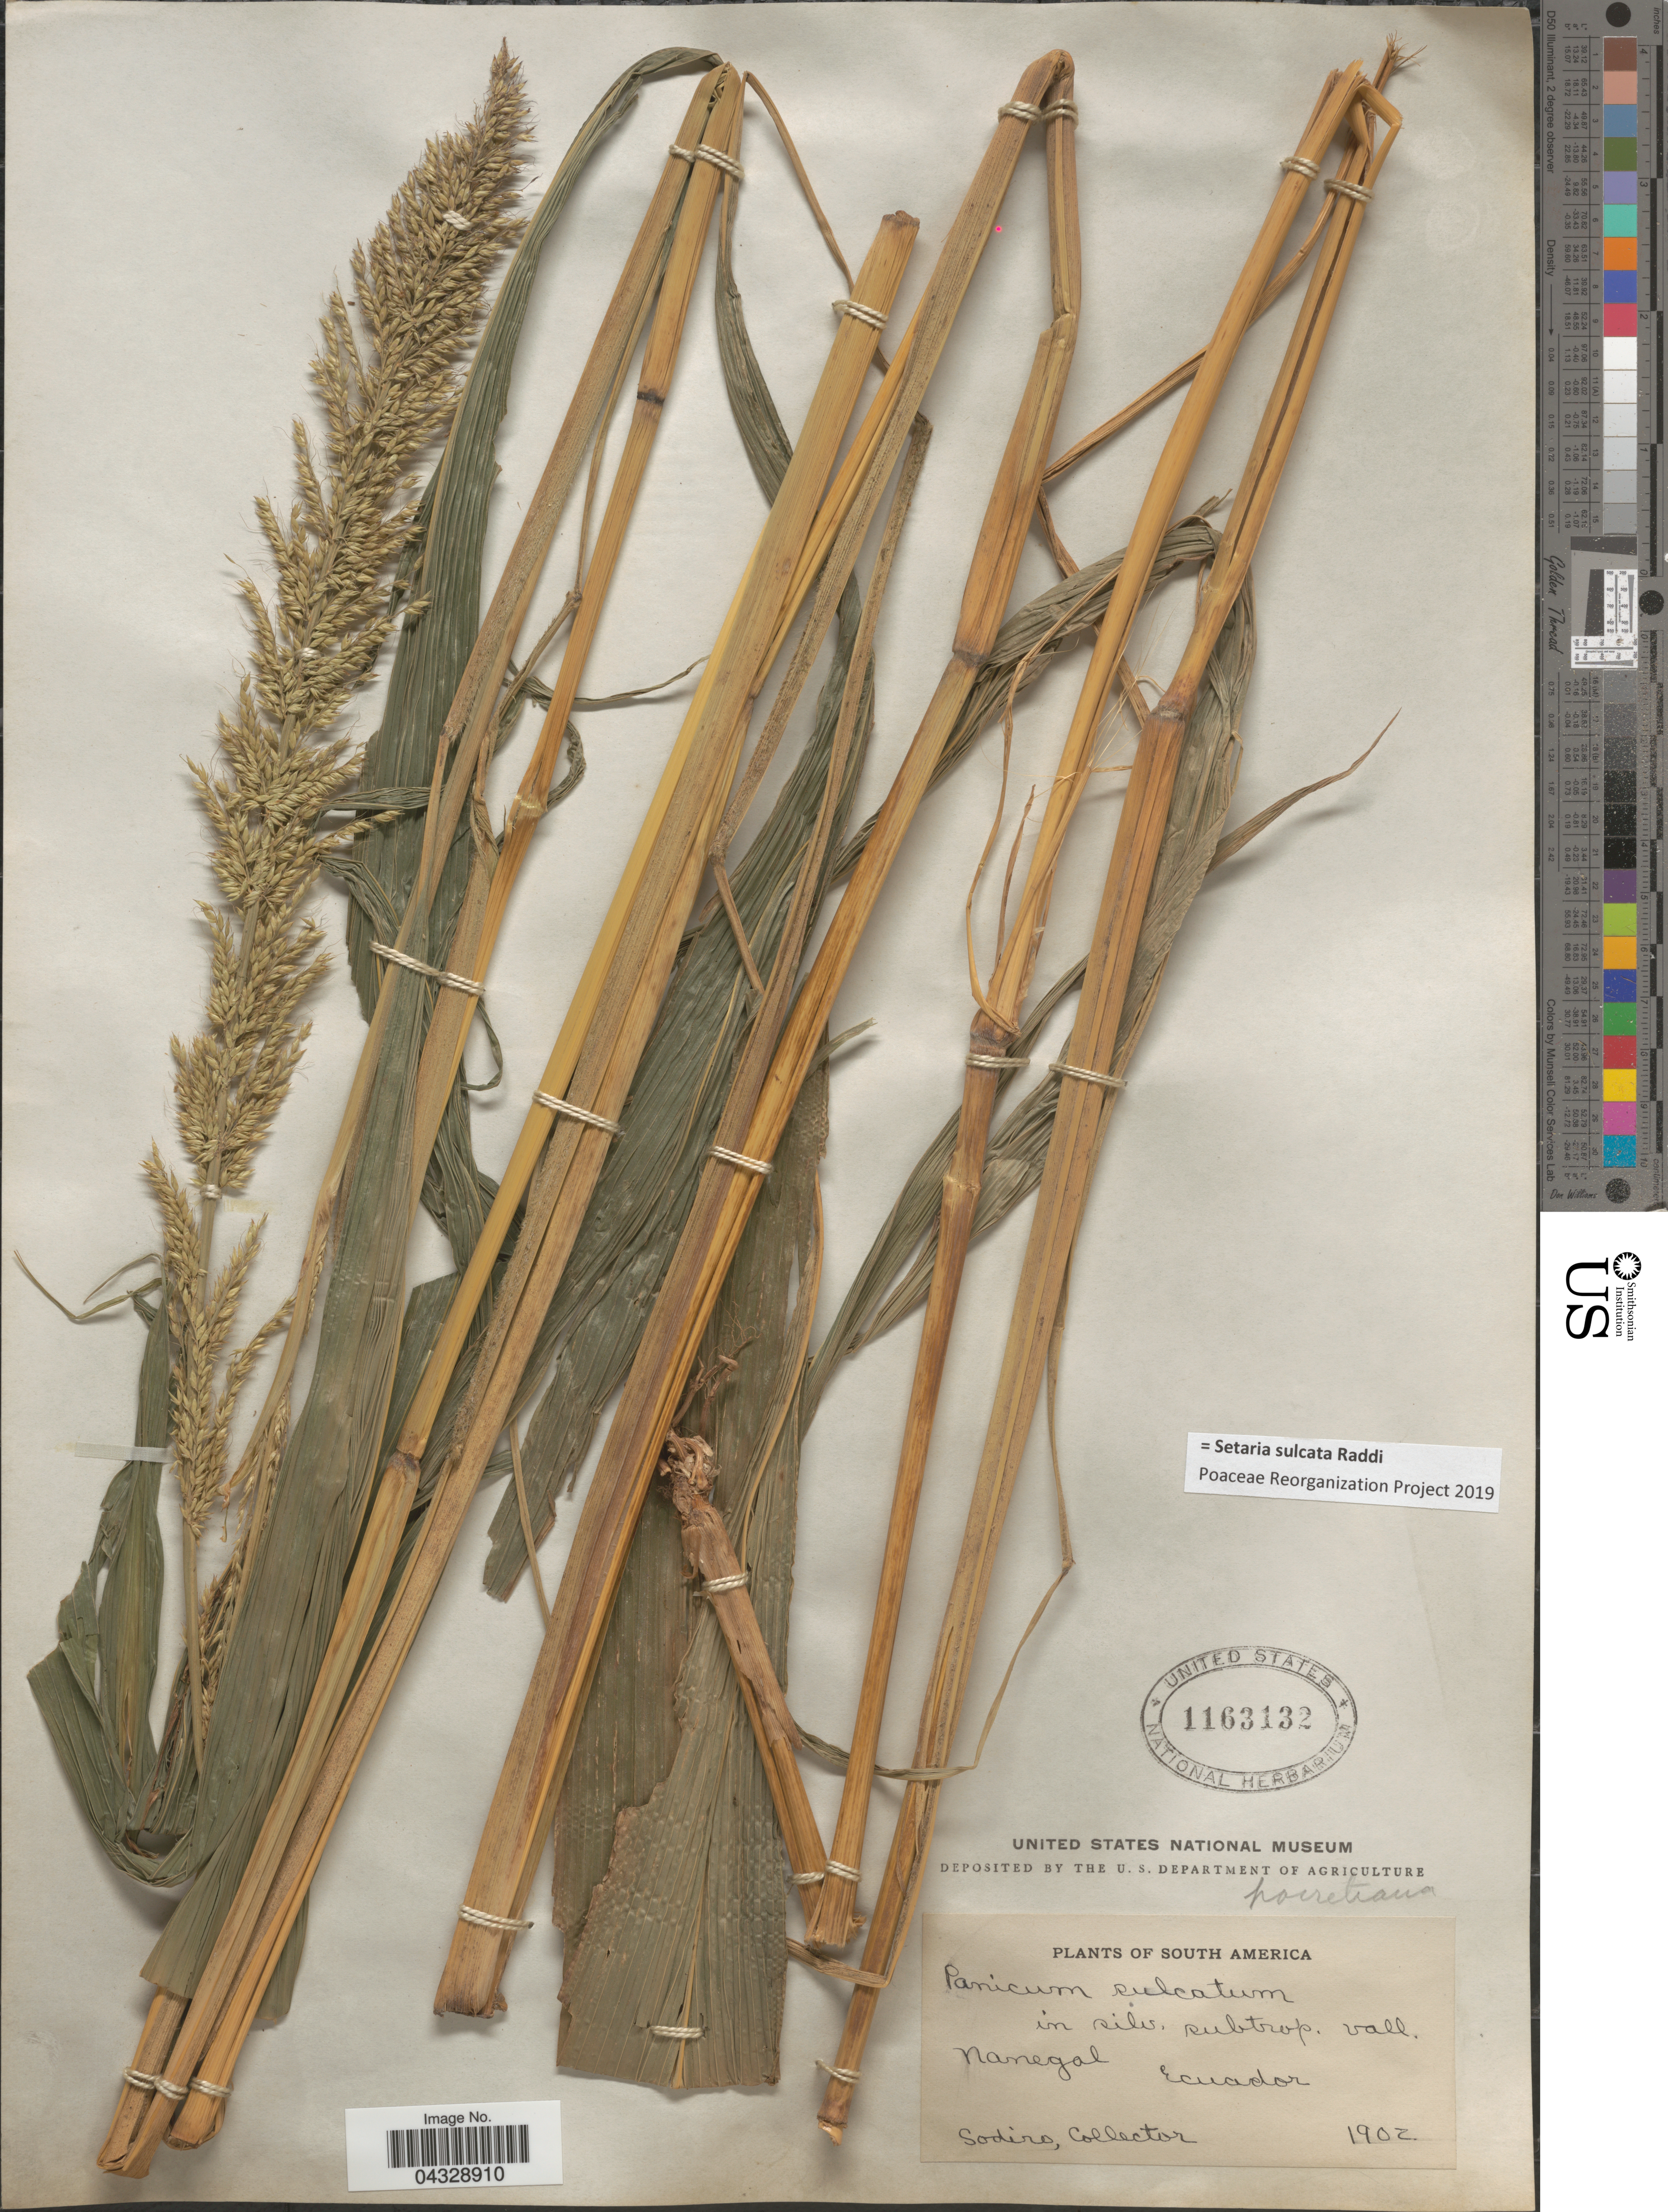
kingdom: Plantae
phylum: Tracheophyta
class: Liliopsida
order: Poales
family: Poaceae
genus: Setaria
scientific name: Setaria sulcata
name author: Raddi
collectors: Sodiro, --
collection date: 1902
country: Ecuador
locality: In silv. subtrop. vall. Nanegal.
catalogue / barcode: US 1163132